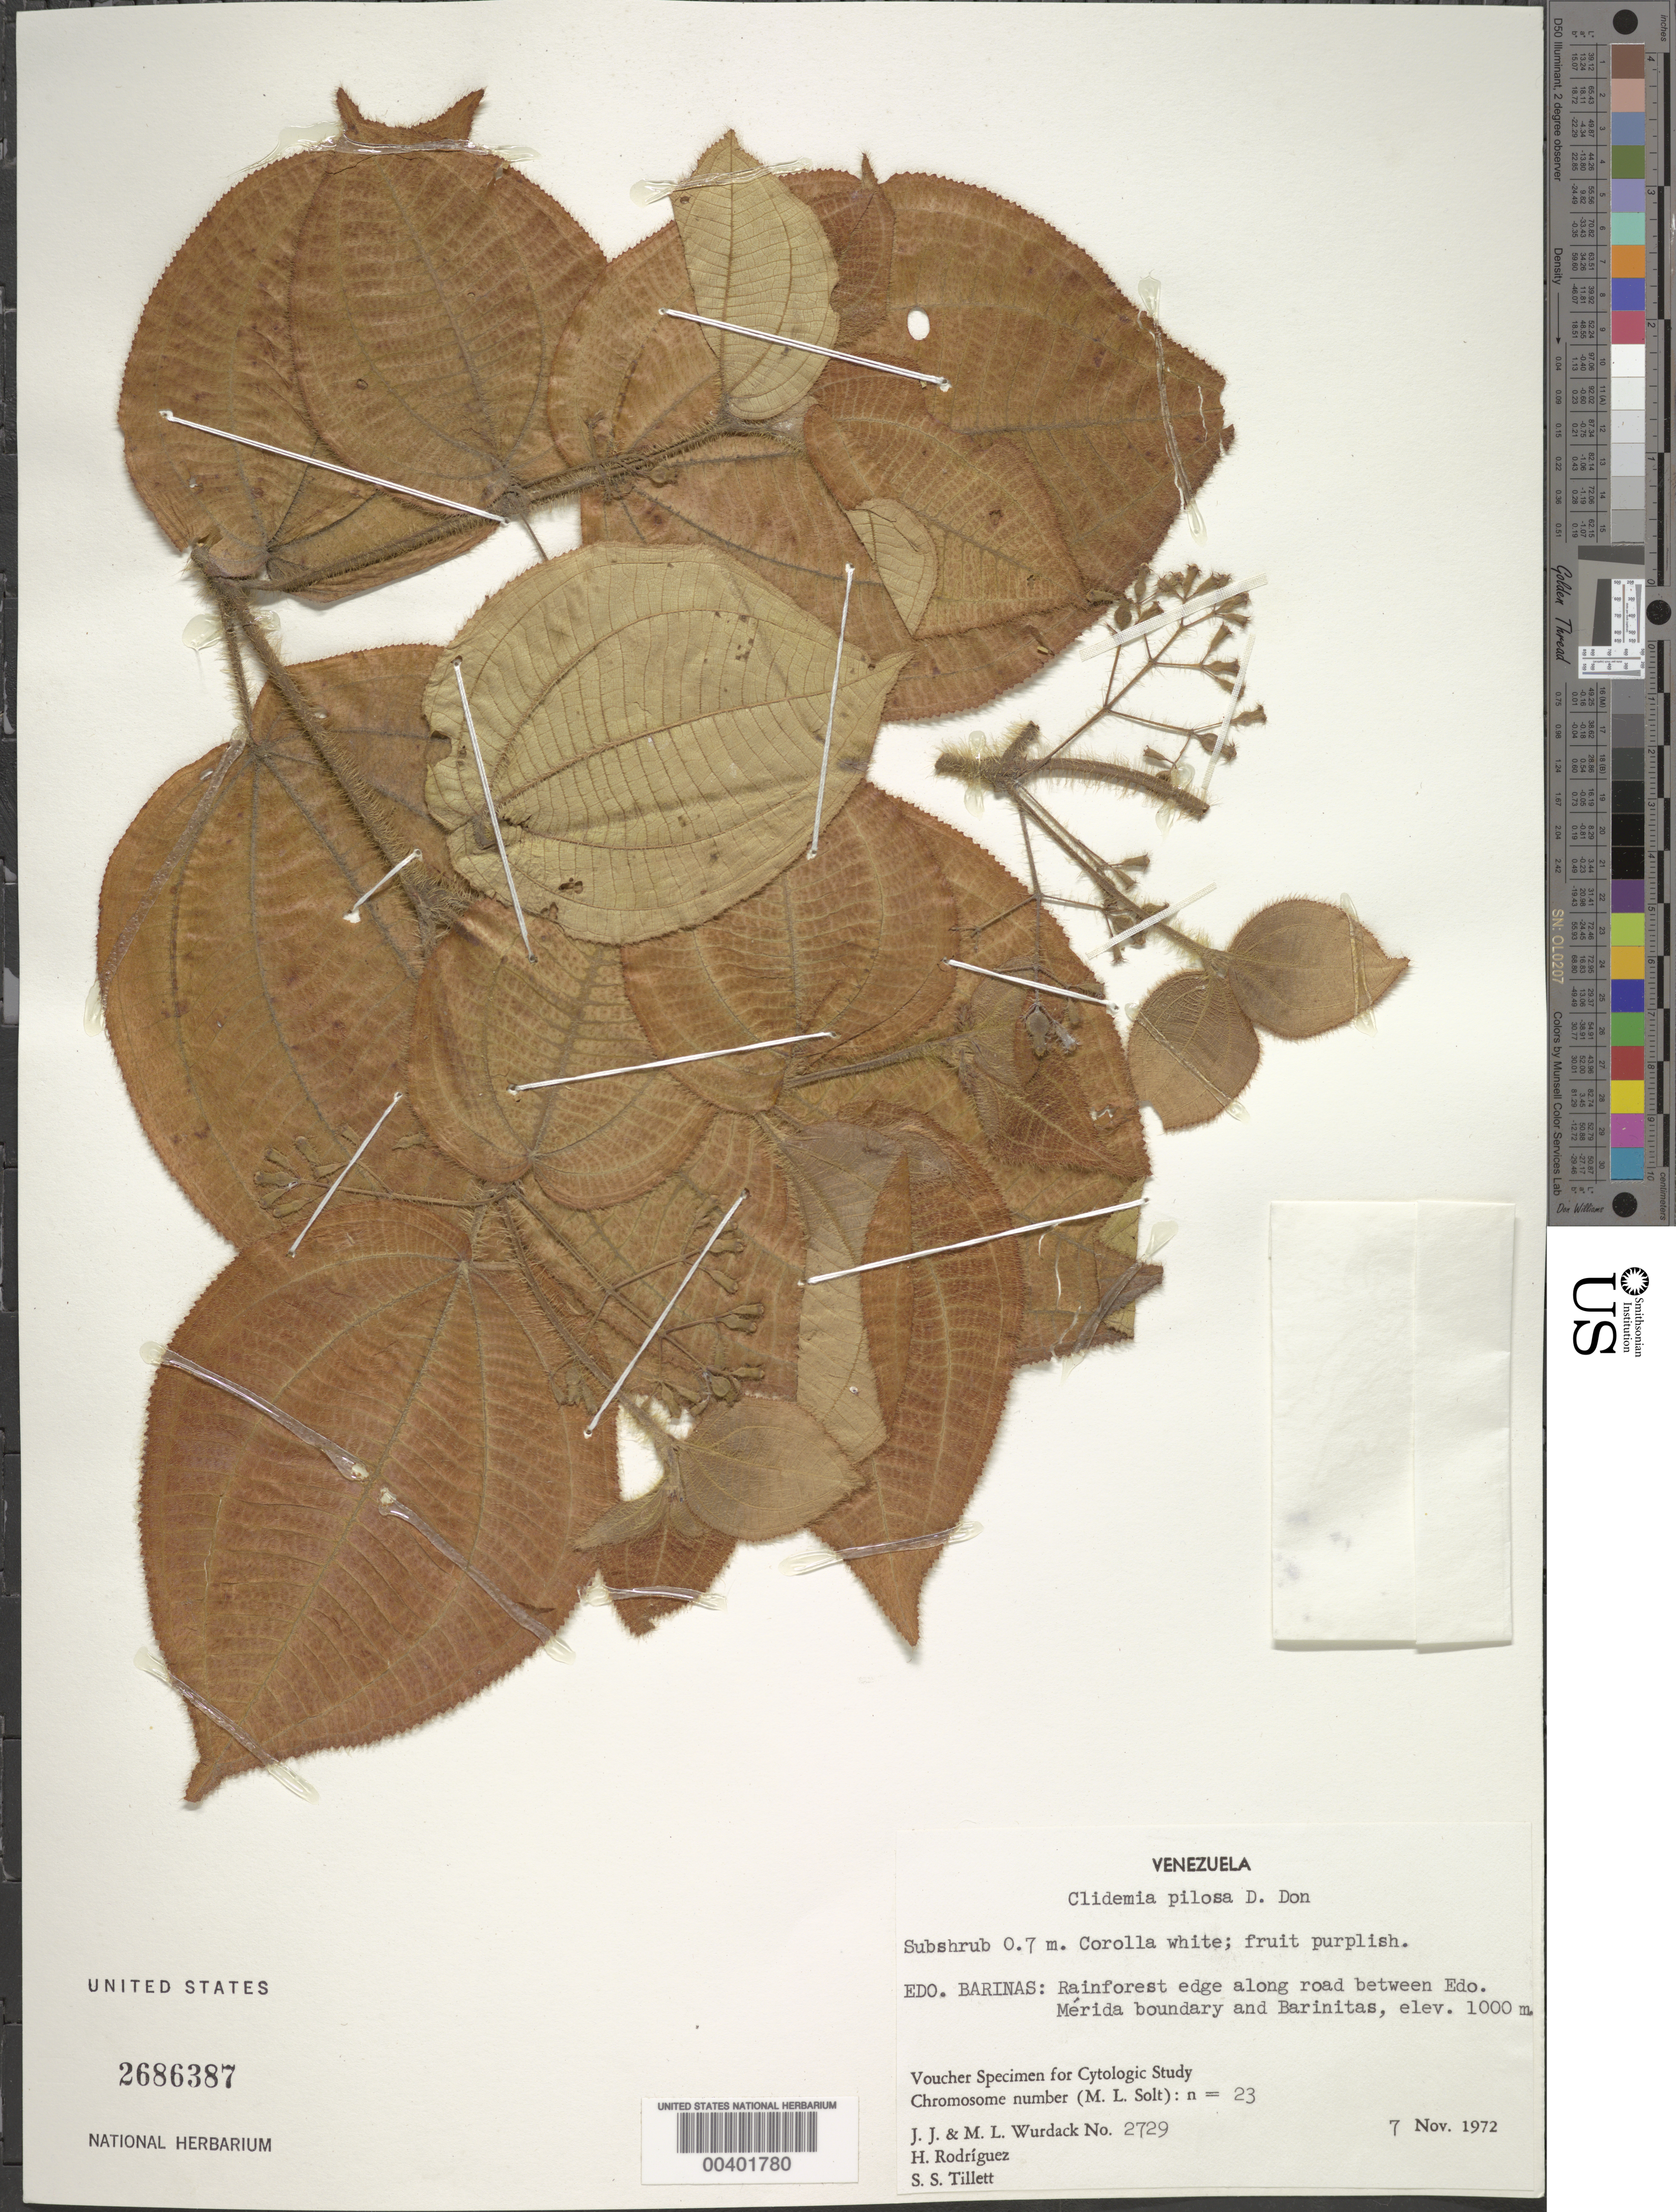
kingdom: Plantae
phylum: Tracheophyta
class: Magnoliopsida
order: Myrtales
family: Melastomataceae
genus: Clidemia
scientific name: Clidemia pilosa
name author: D. Don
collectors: J. J. Wurdack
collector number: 2729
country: Venezuela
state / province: Barinas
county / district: Bolívar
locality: Between Edo. Mérida boundary and Barinitas. Barinitas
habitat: Rainforest edge along road.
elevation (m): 1000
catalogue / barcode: US 2686387